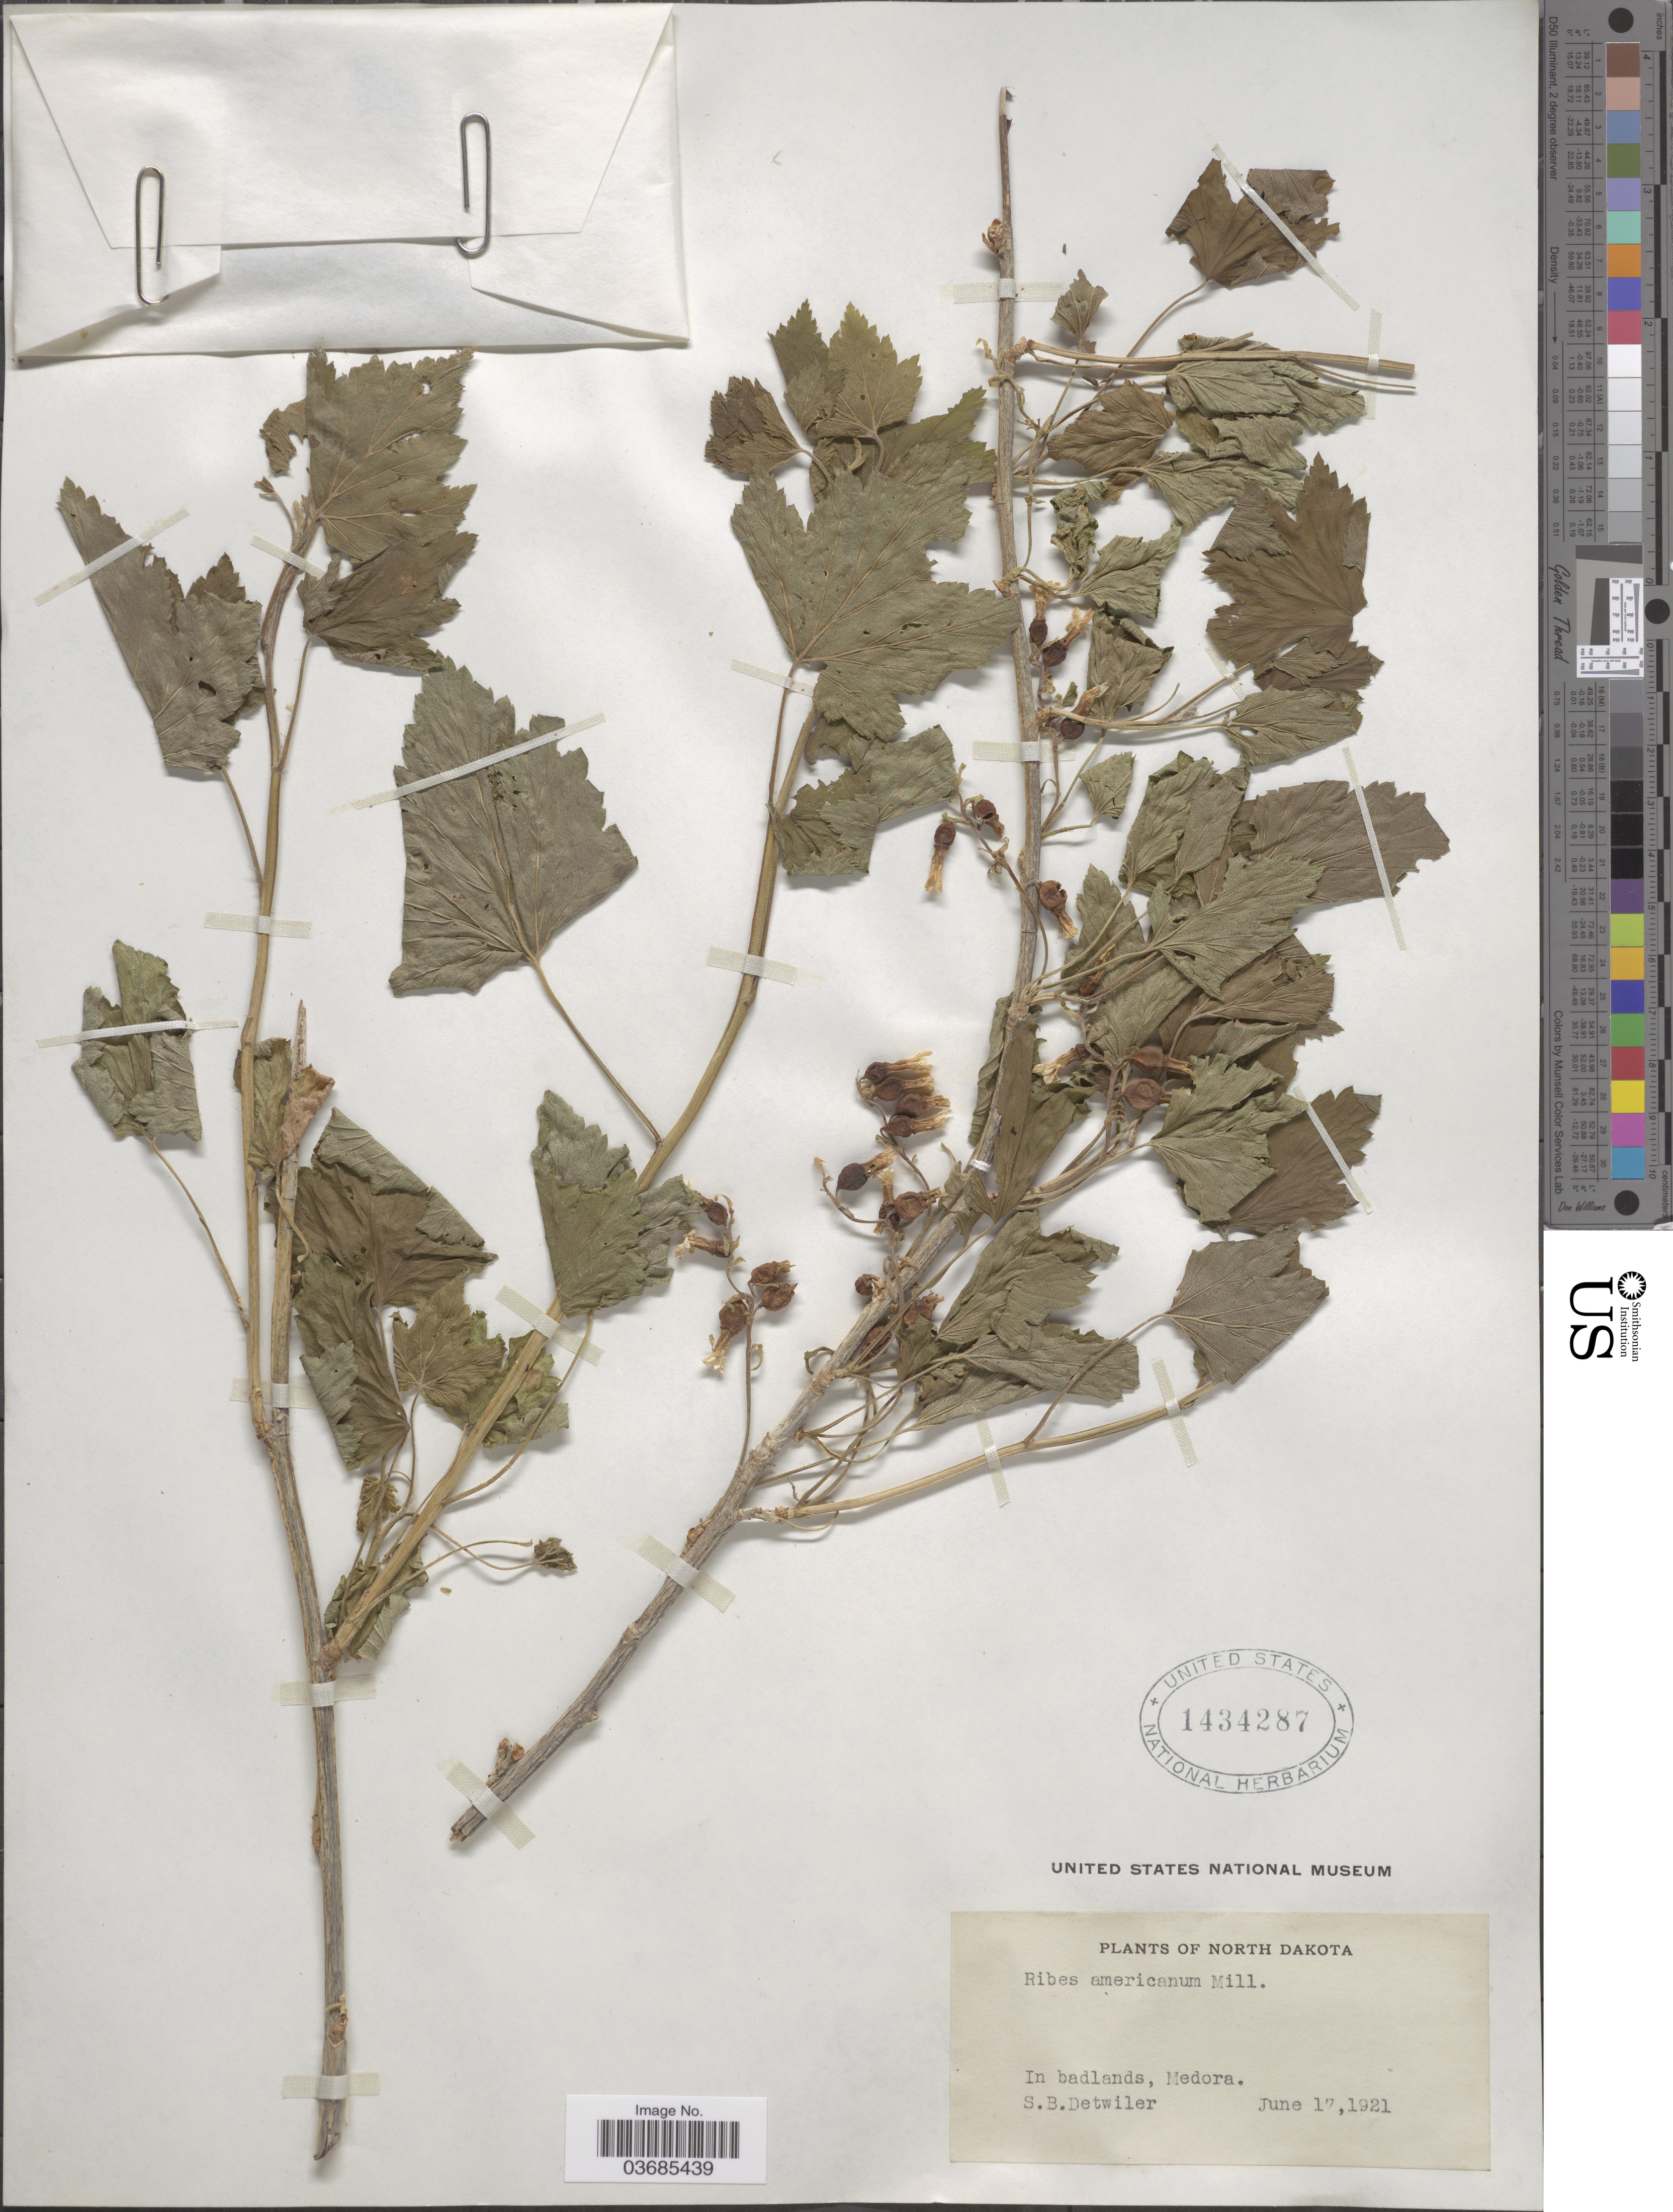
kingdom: Plantae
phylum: Tracheophyta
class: Magnoliopsida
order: Saxifragales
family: Grossulariaceae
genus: Ribes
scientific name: Ribes americanum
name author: Mill.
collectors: S. Detwiler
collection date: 1921-06-17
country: United States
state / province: North Dakota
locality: In badlands, Medora.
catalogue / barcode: US 1434287